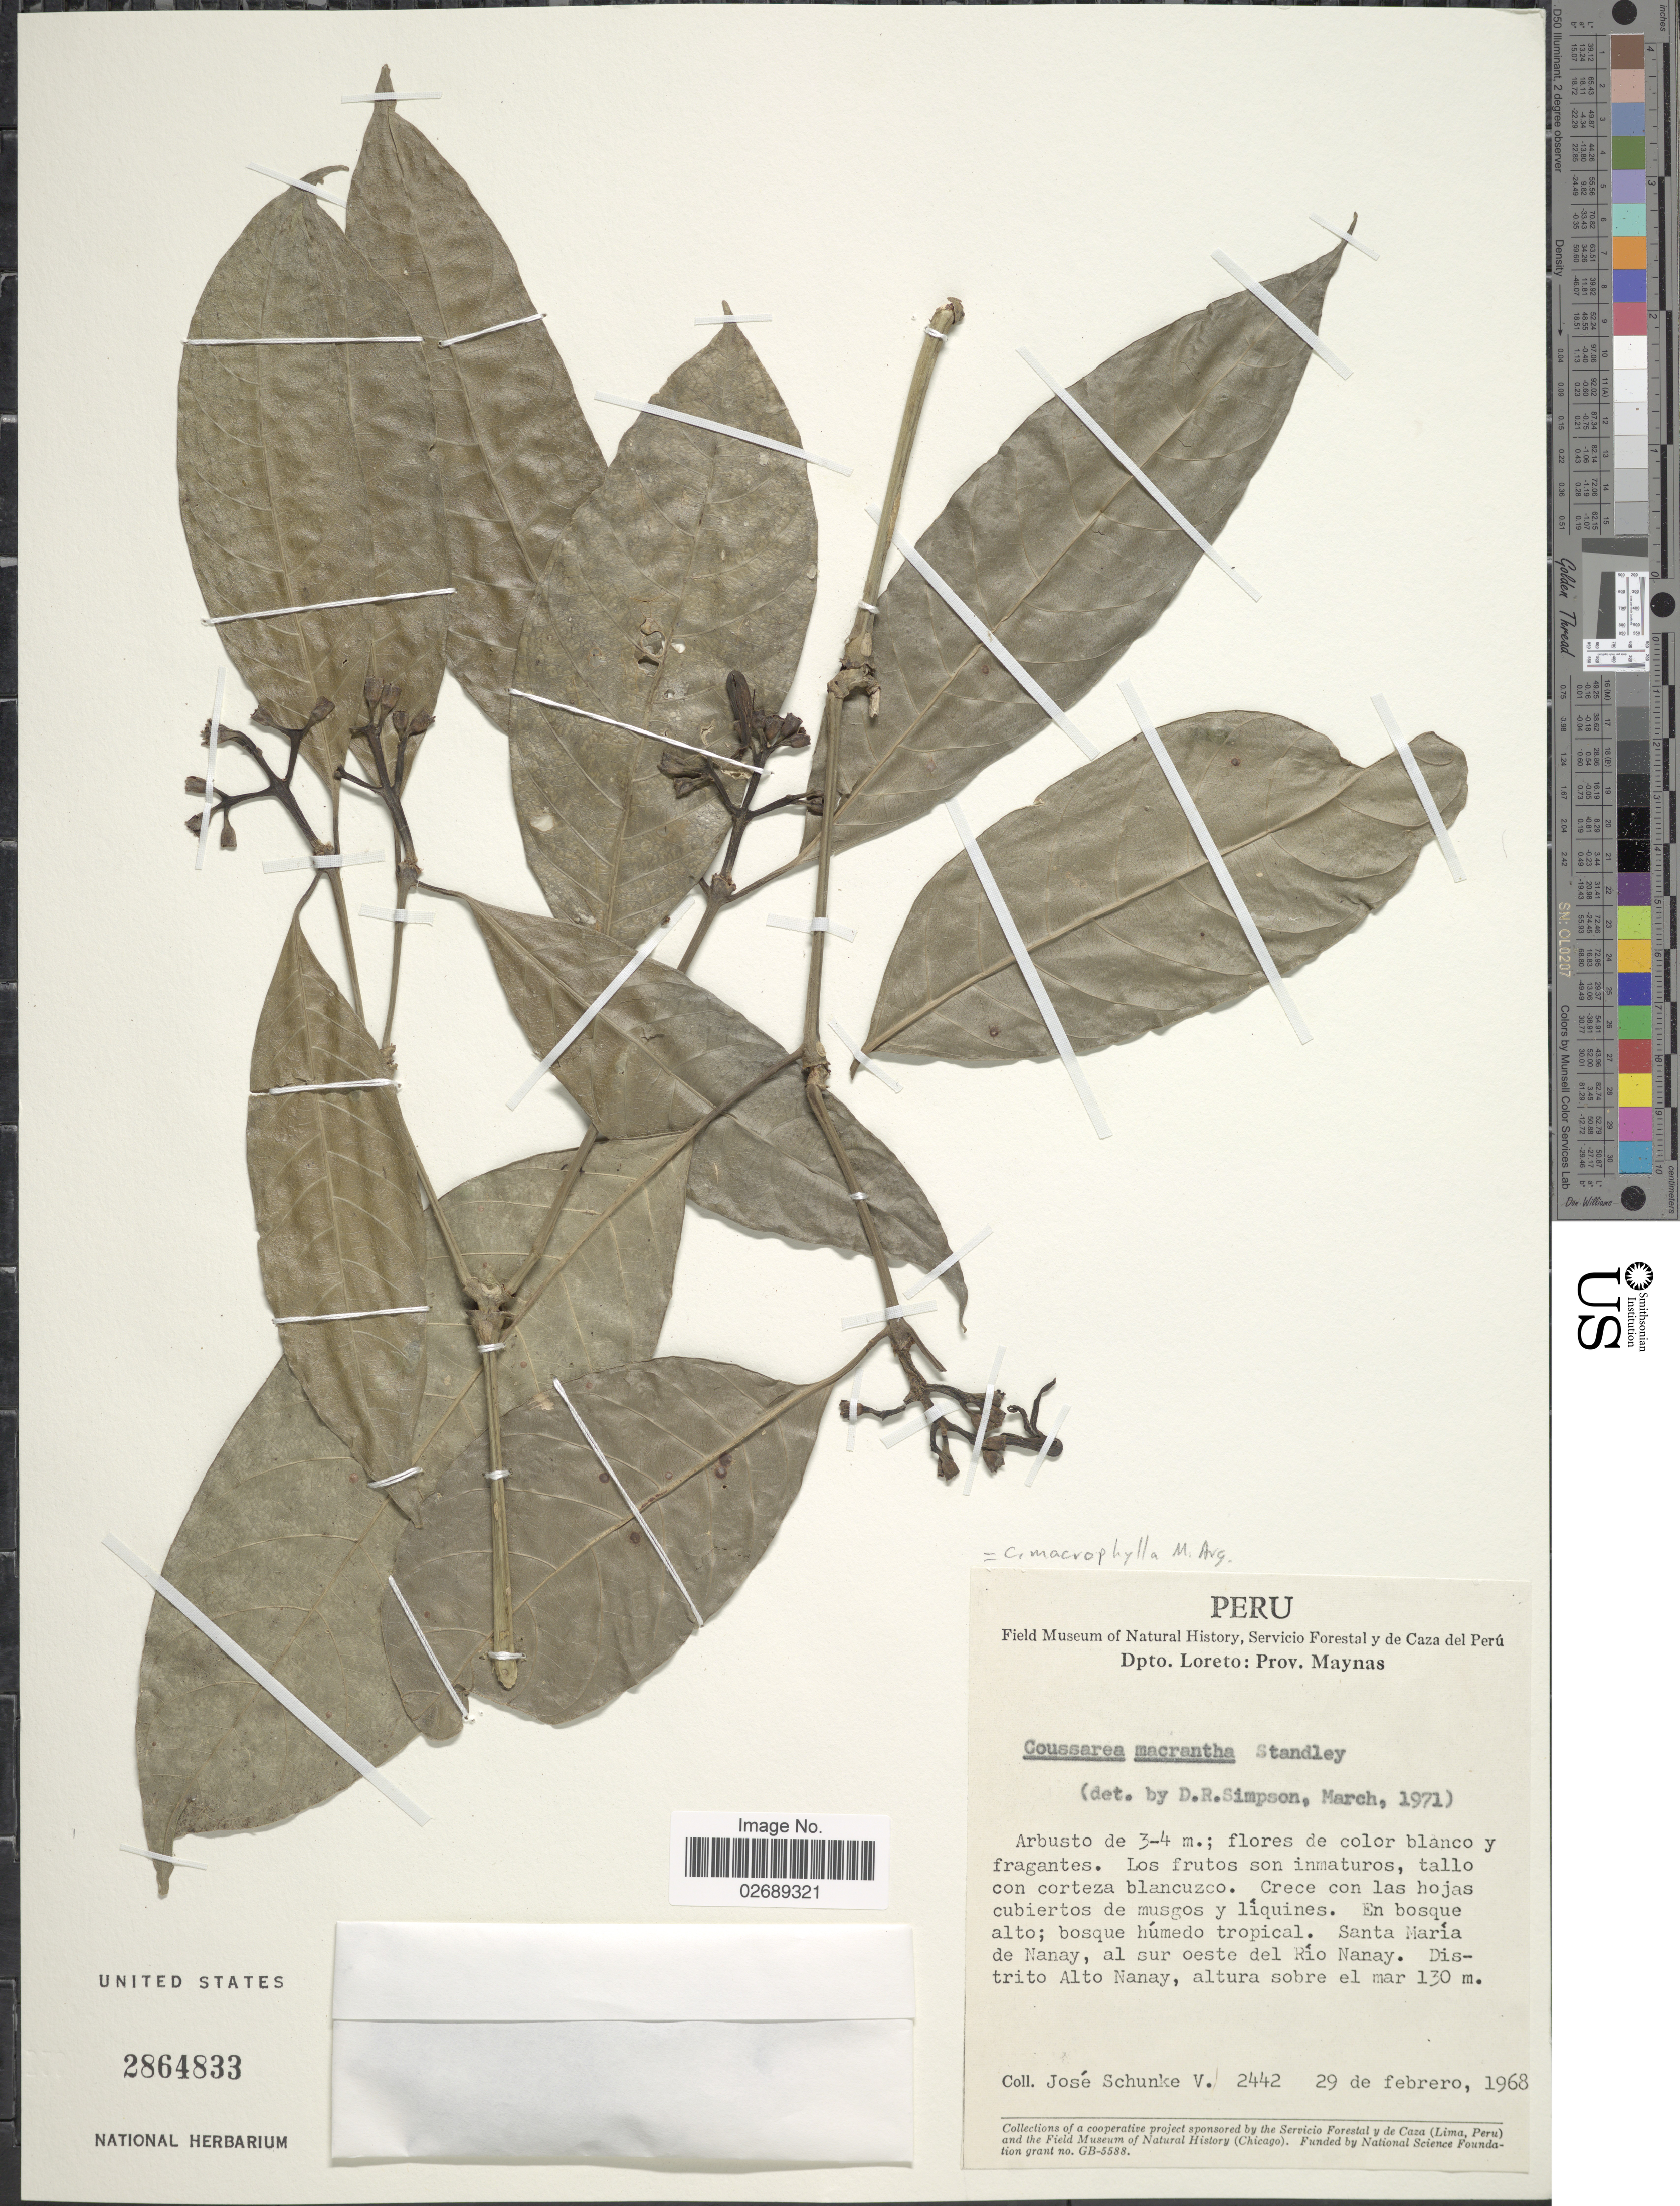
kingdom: Plantae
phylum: Tracheophyta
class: Magnoliopsida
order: Gentianales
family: Rubiaceae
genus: Coussarea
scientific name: Coussarea macrophylla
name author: Müll. Arg.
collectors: J. Schunke Vigo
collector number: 2442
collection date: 1968-02-29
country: Peru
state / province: Loreto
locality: Prov. Maynas, Santa Maria de Nanay, al sur oeste del Rio Nanay. Distrito Alto Nanay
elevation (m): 130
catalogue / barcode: US 2864833